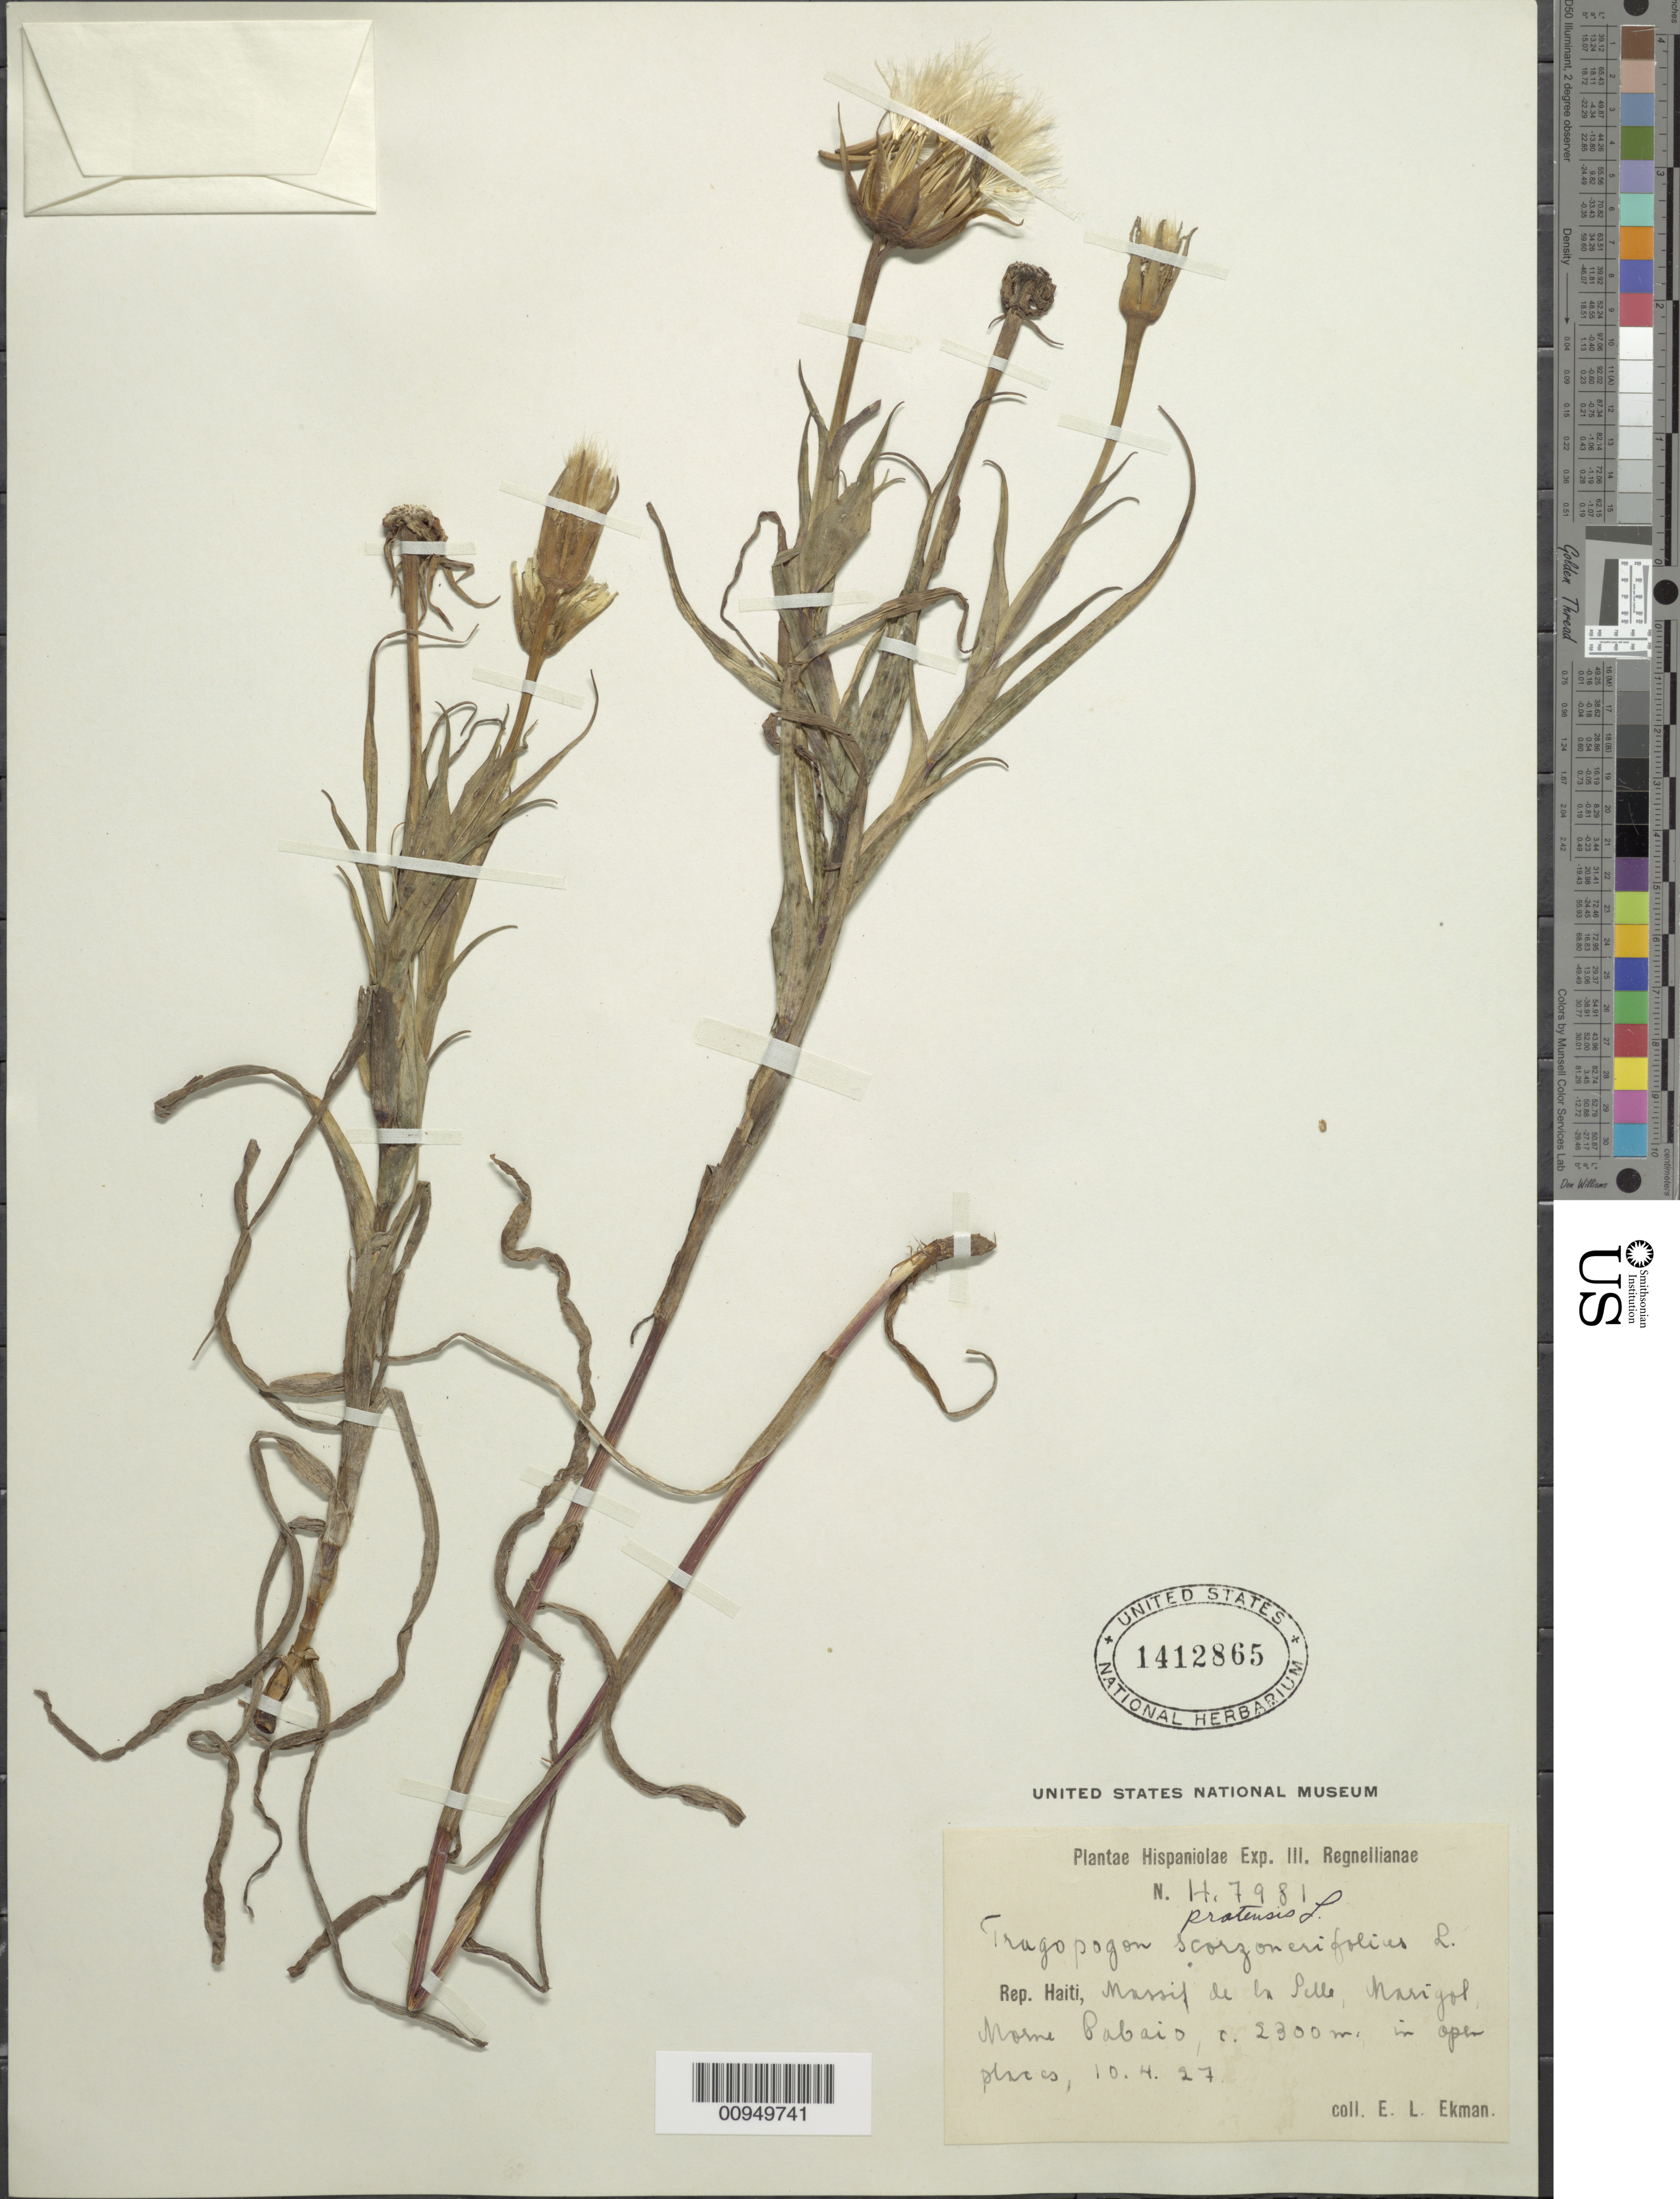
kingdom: Plantae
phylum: Tracheophyta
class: Magnoliopsida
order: Asterales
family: Asteraceae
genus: Tragopogon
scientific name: Tragopogon pratensis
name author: L.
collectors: E. L. Ekman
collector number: H 7981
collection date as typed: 10 Apr 1927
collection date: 1927-04-10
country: Haiti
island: Hispaniola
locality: Massif de la Selle, Marigot, Morne Pabaio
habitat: In open places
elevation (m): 2300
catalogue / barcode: US 1412865